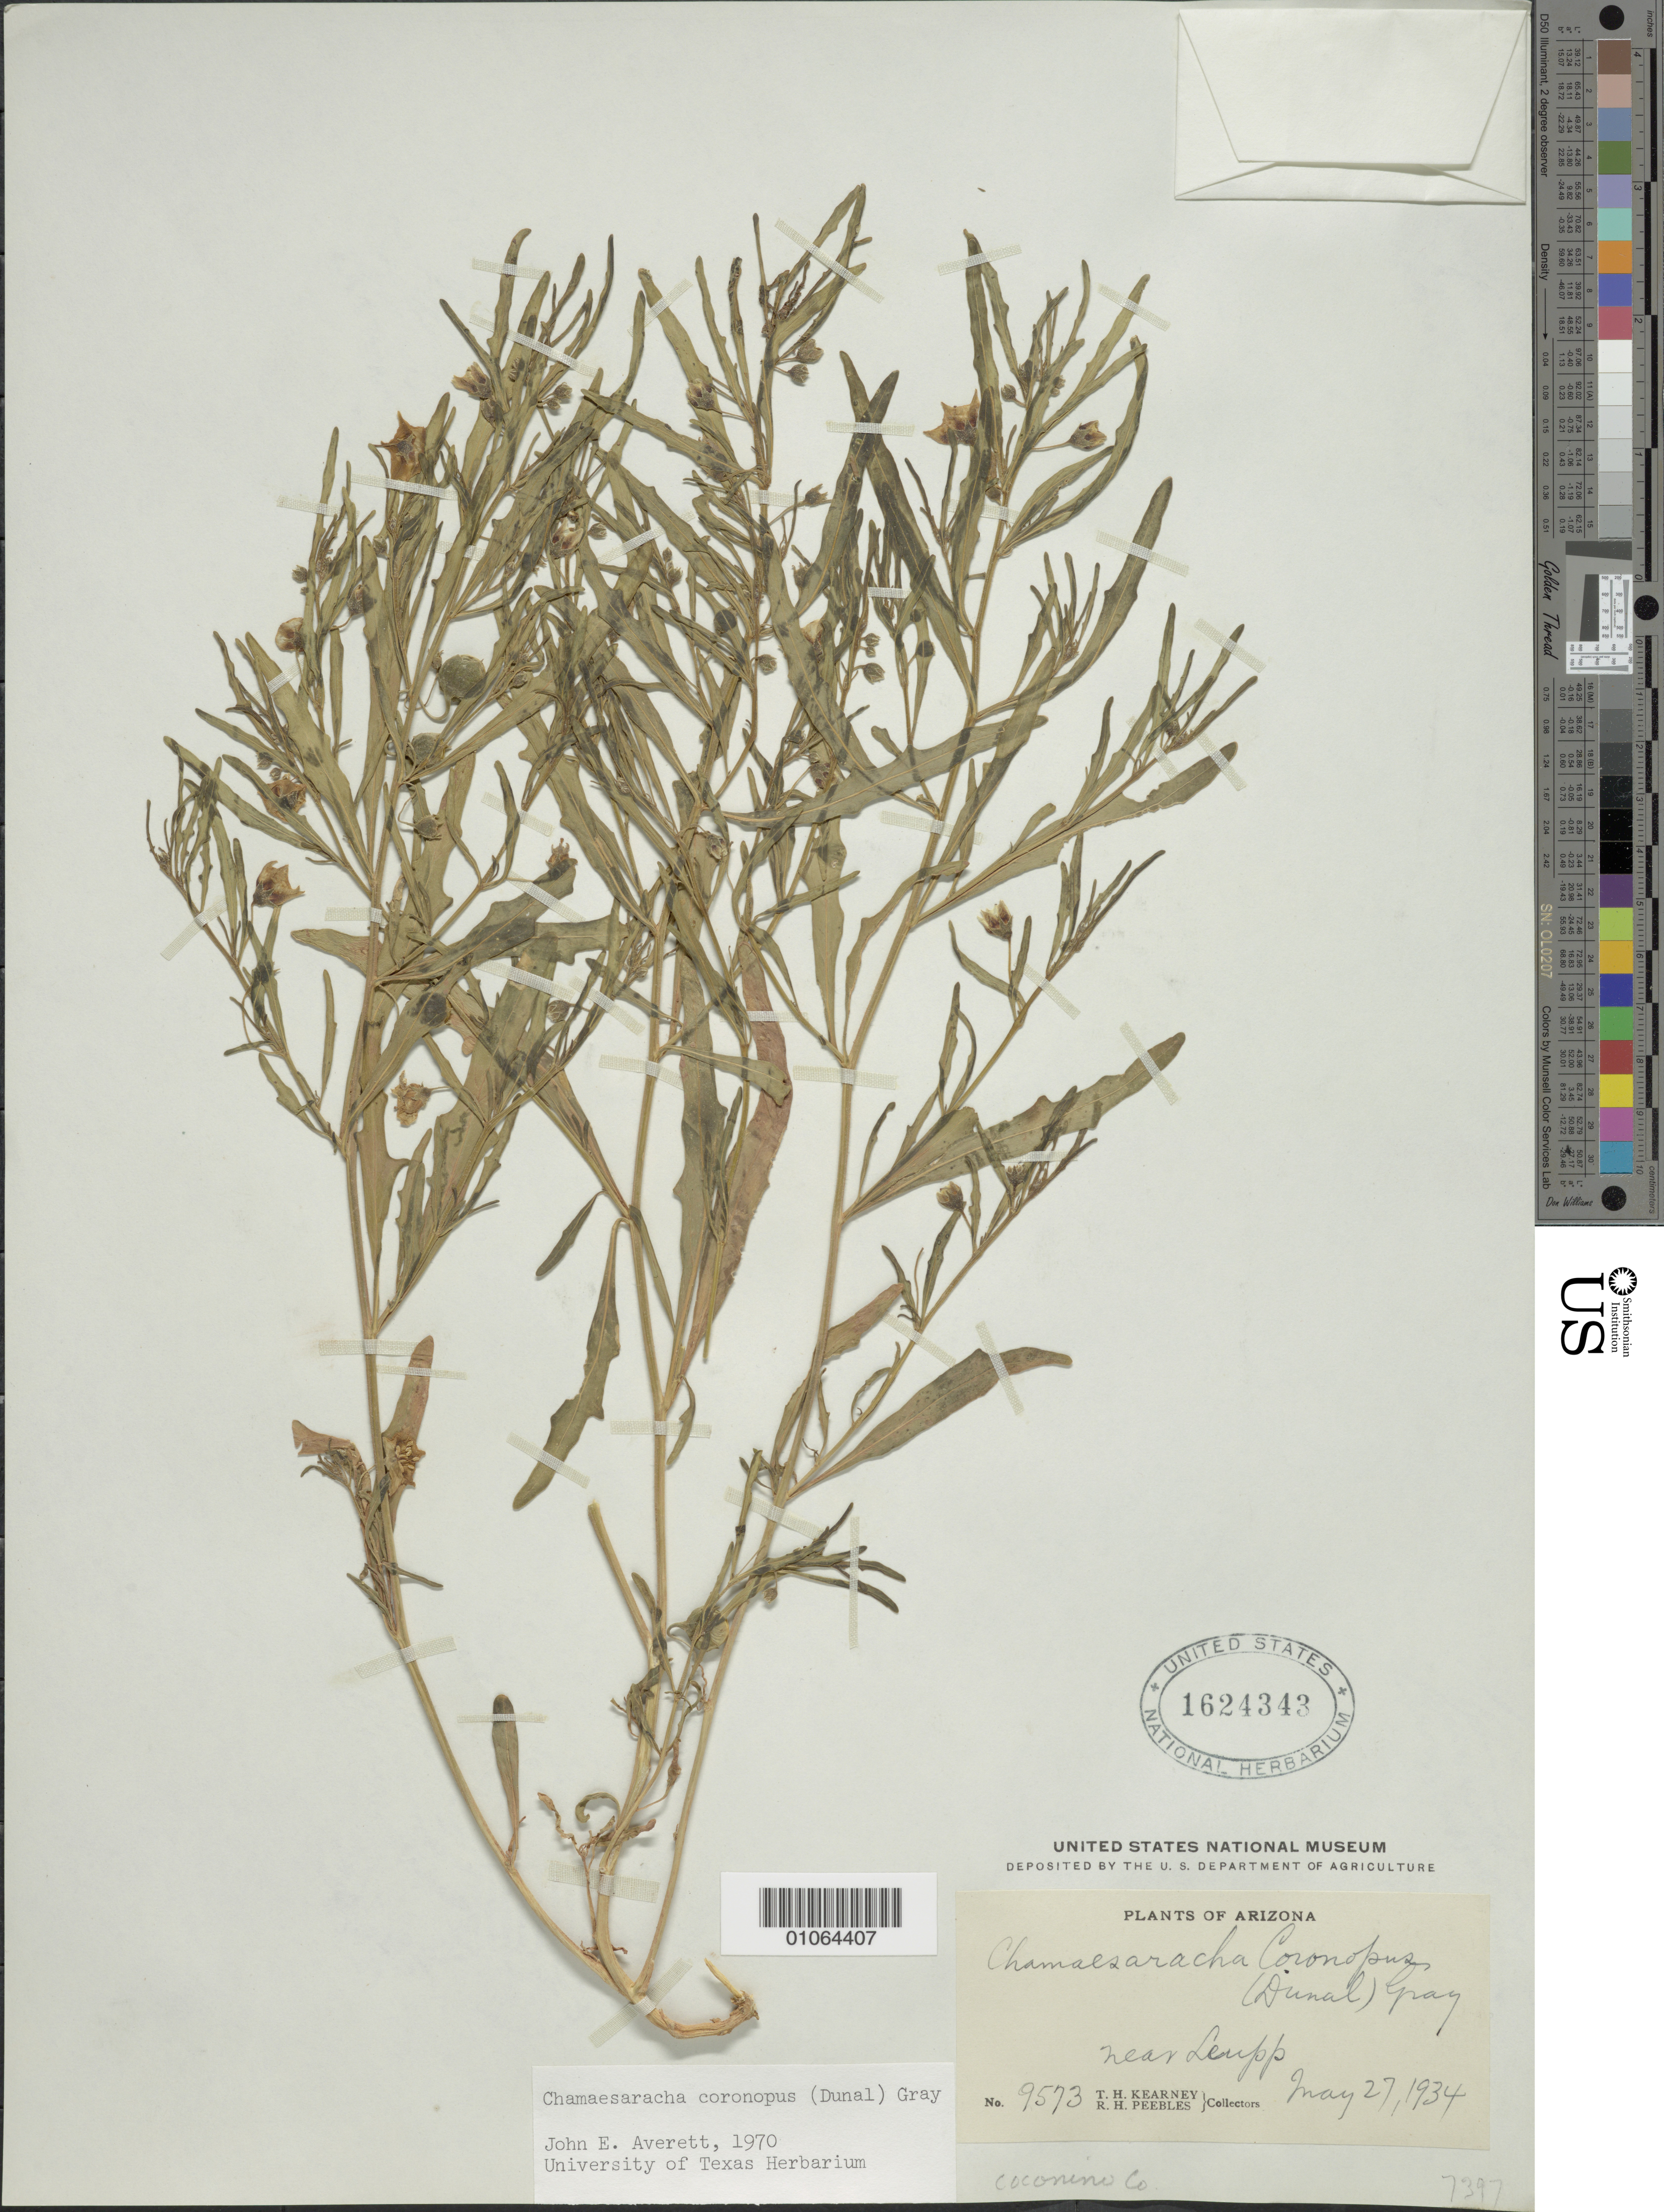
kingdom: Plantae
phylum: Tracheophyta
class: Magnoliopsida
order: Solanales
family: Solanaceae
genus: Chamaesaracha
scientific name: Chamaesaracha coronopus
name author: (Dunal) A. Gray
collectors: T. H. Kearney & R. H. Peebles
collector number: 9573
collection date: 1934-05-27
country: United States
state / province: Arizona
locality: Near Leupp. Coconino Co.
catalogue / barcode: US 1624343